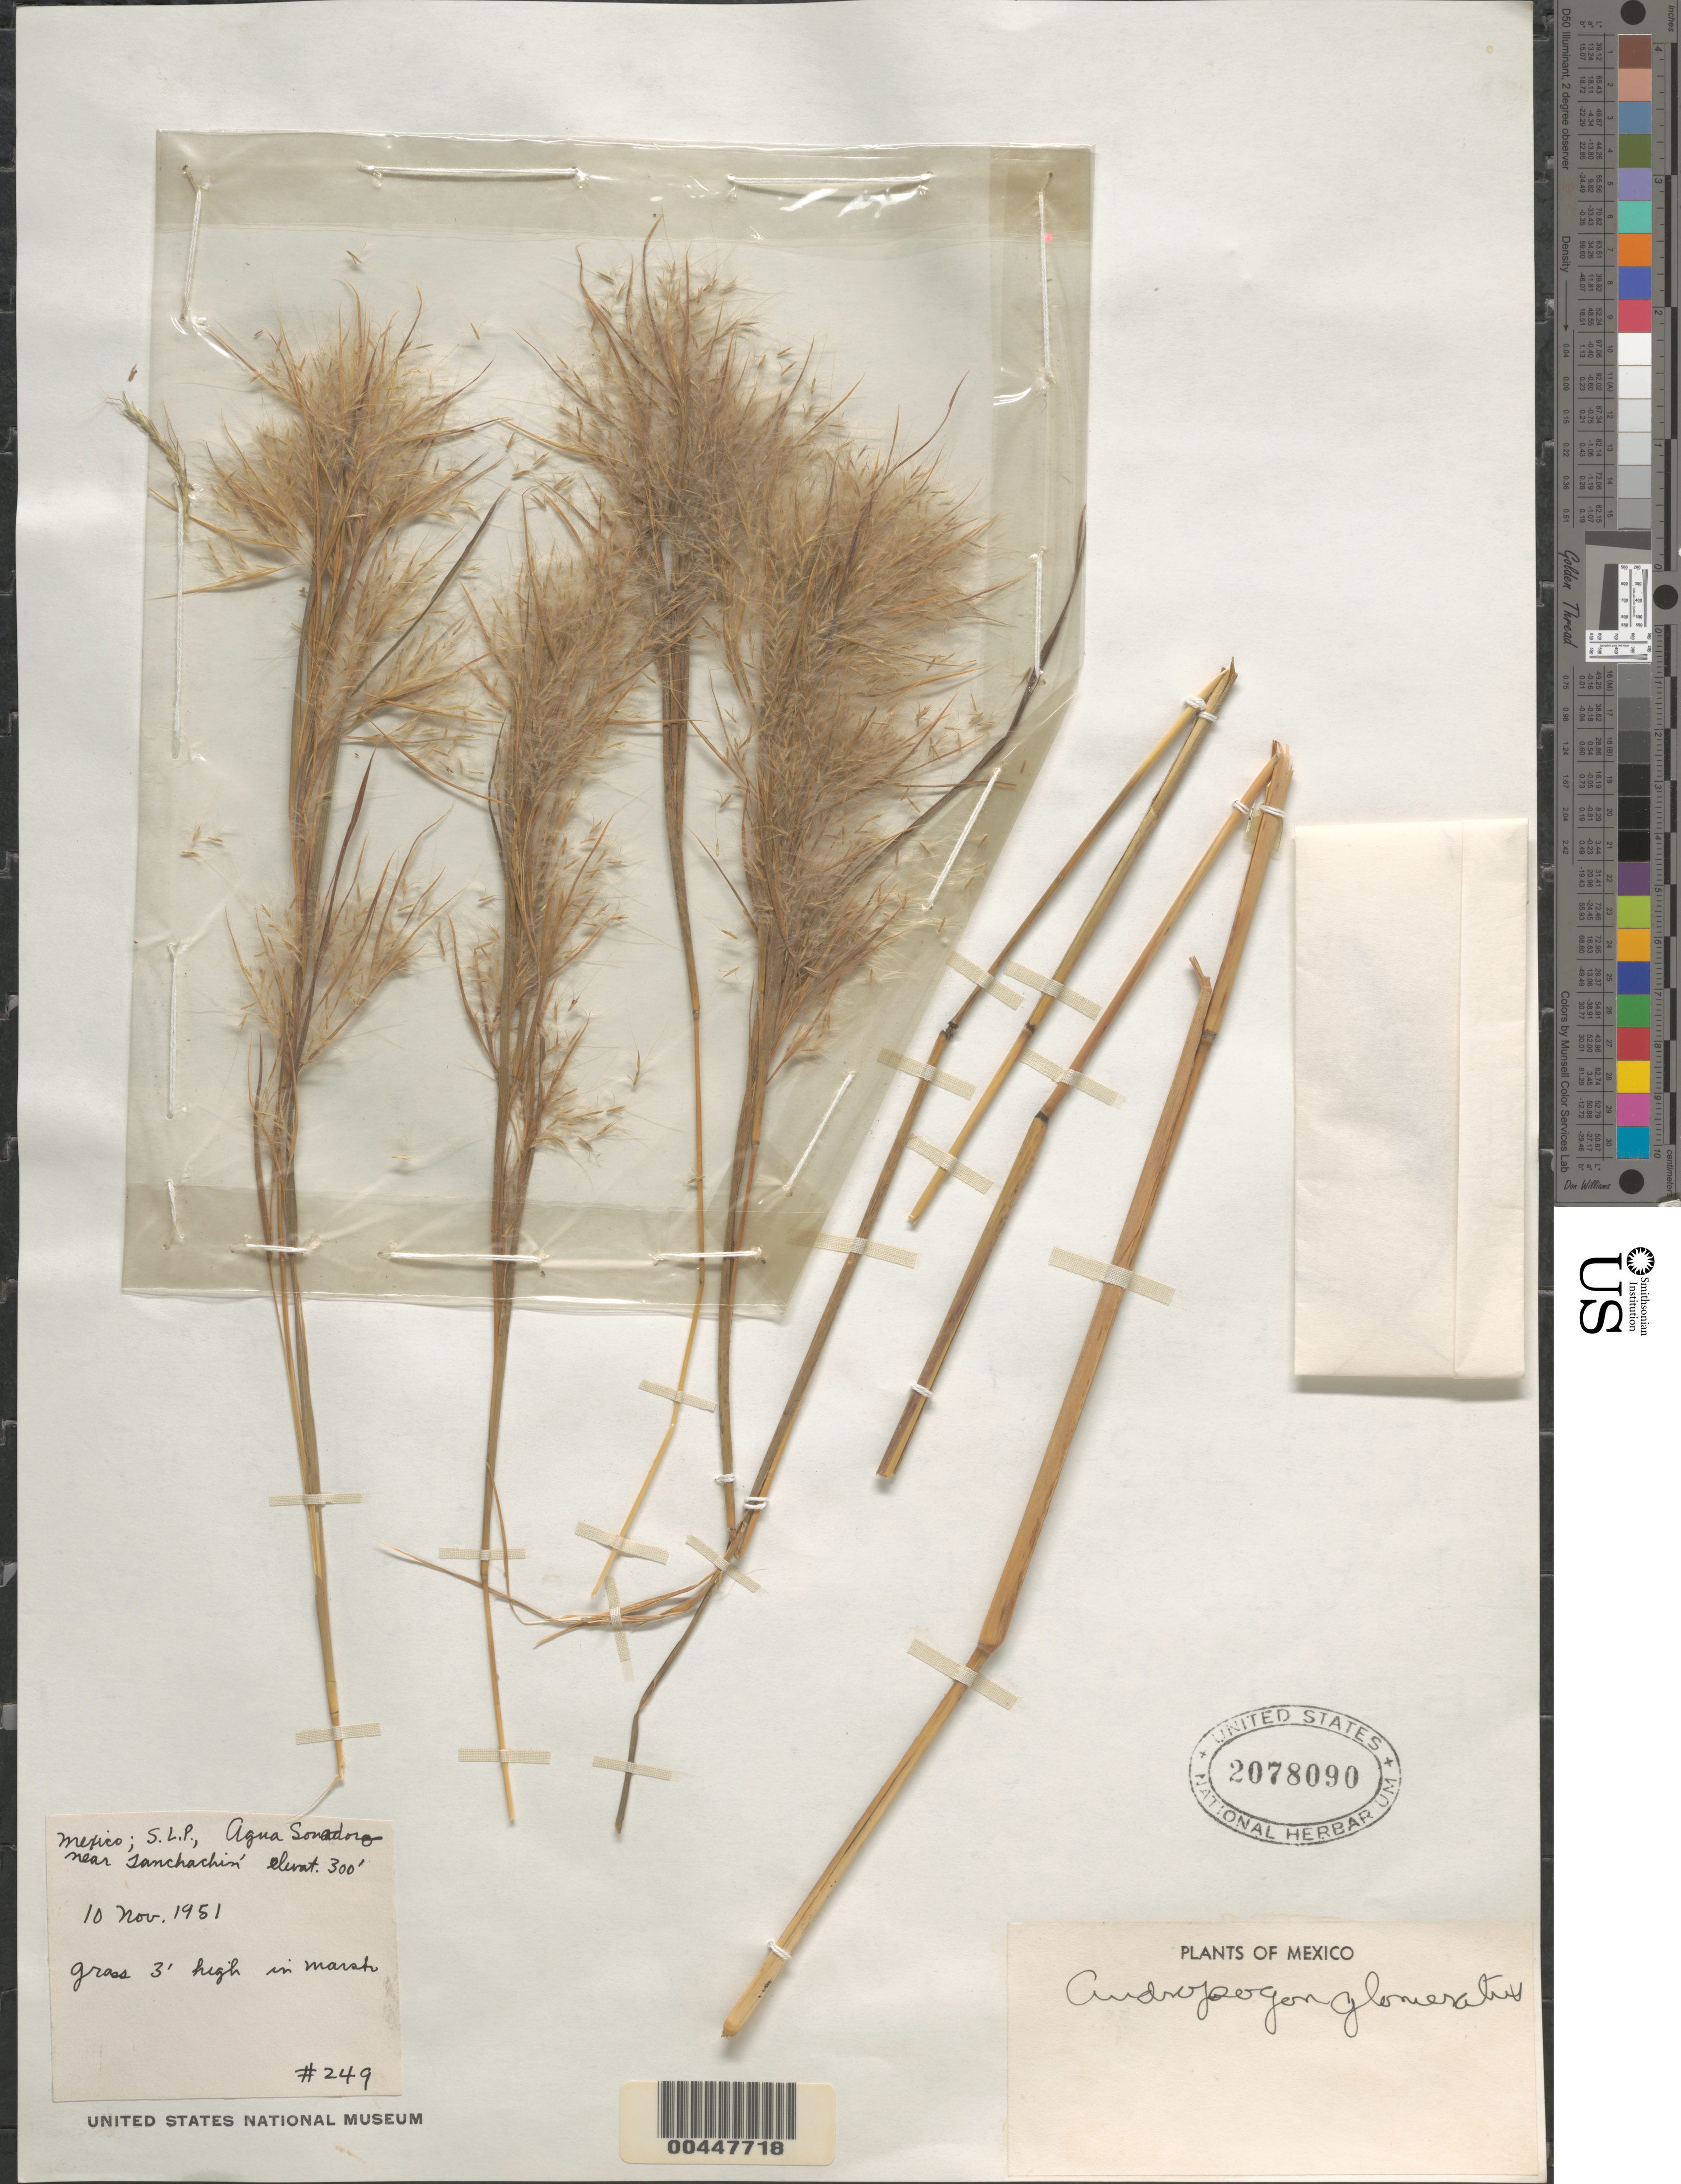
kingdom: Plantae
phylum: Tracheophyta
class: Liliopsida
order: Poales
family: Poaceae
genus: Andropogon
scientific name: Andropogon glomeratus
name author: (Walter) Britton, Stearns & Poggenb.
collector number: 249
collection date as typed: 10 Nov 1951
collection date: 1951-11-10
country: Mexico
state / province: San Luis Potosi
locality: Agua Sonadoro, near Tanchachin'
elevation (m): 91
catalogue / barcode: US 2078090